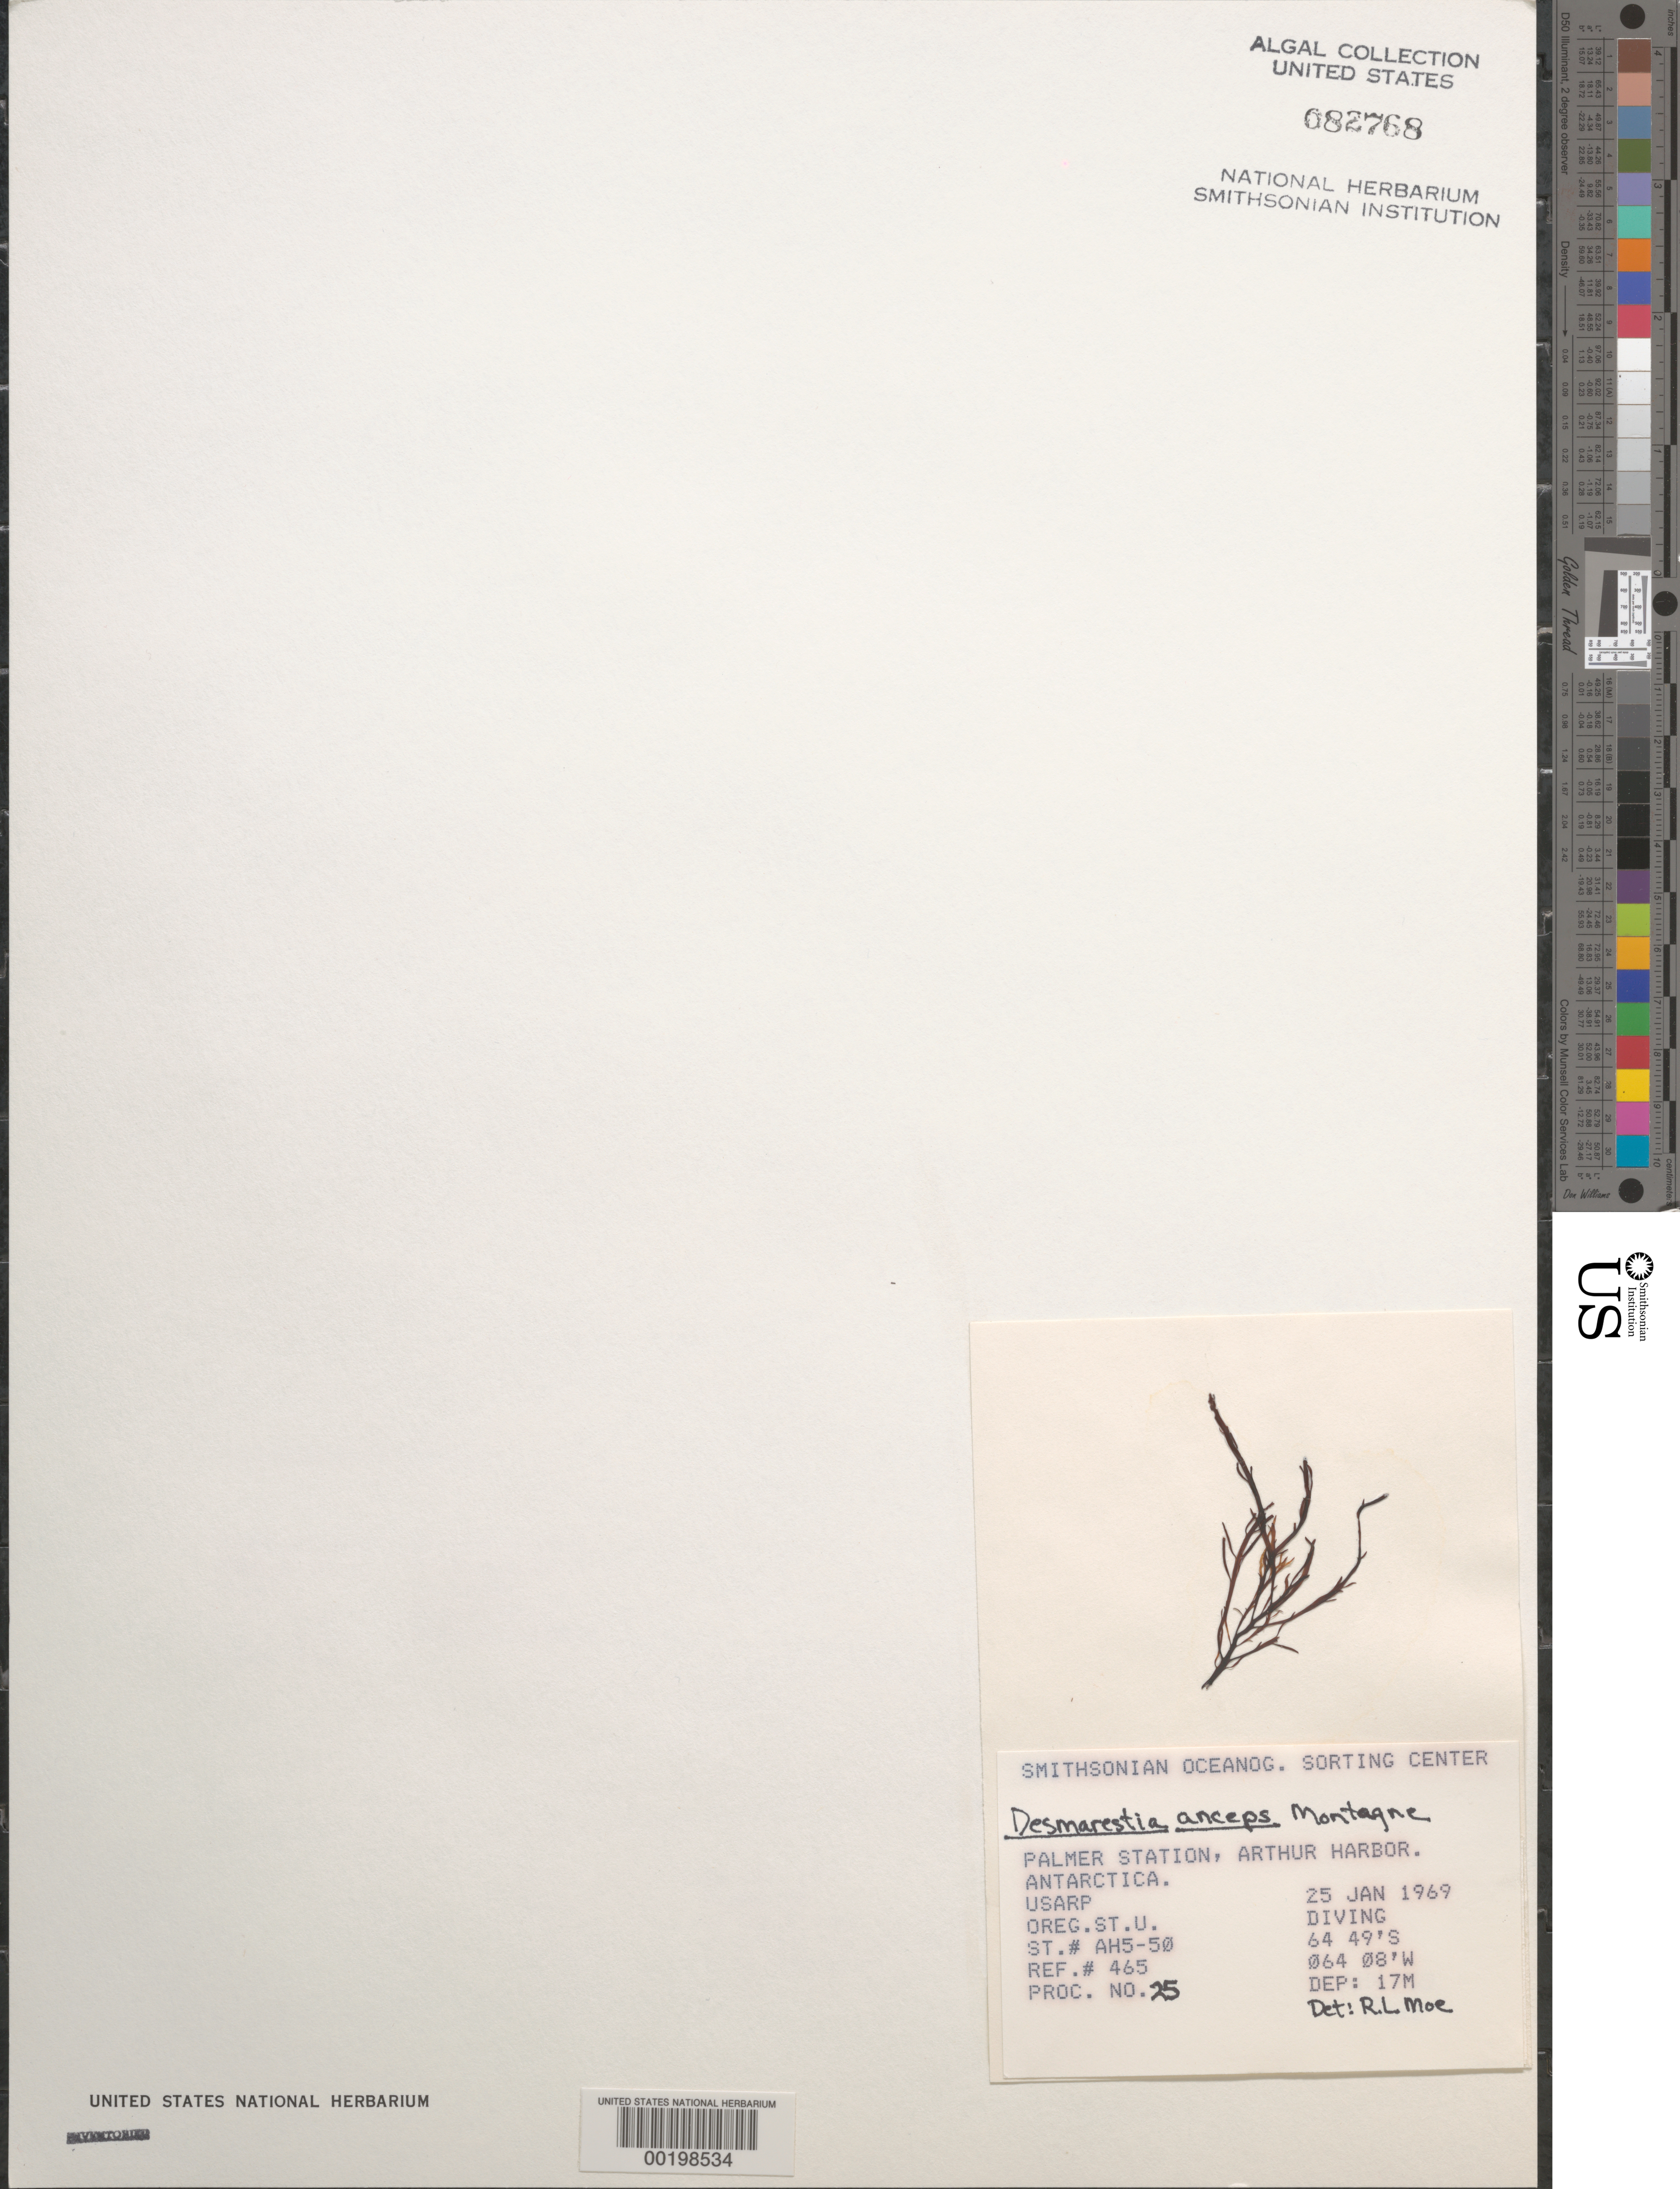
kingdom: Chromista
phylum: Ochrophyta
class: Phaeophyceae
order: Desmarestiales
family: Desmarestiaceae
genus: Desmarestia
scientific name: Desmarestia anceps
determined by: Moe, R. L.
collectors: Oregon State University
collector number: Station Ah5-50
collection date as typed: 25 Jan 1969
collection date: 1969-01-25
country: Antarctica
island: Anvers Island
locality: Palmer Station, Arthur Harbor, Antarctic Peninsula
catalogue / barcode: US 82768